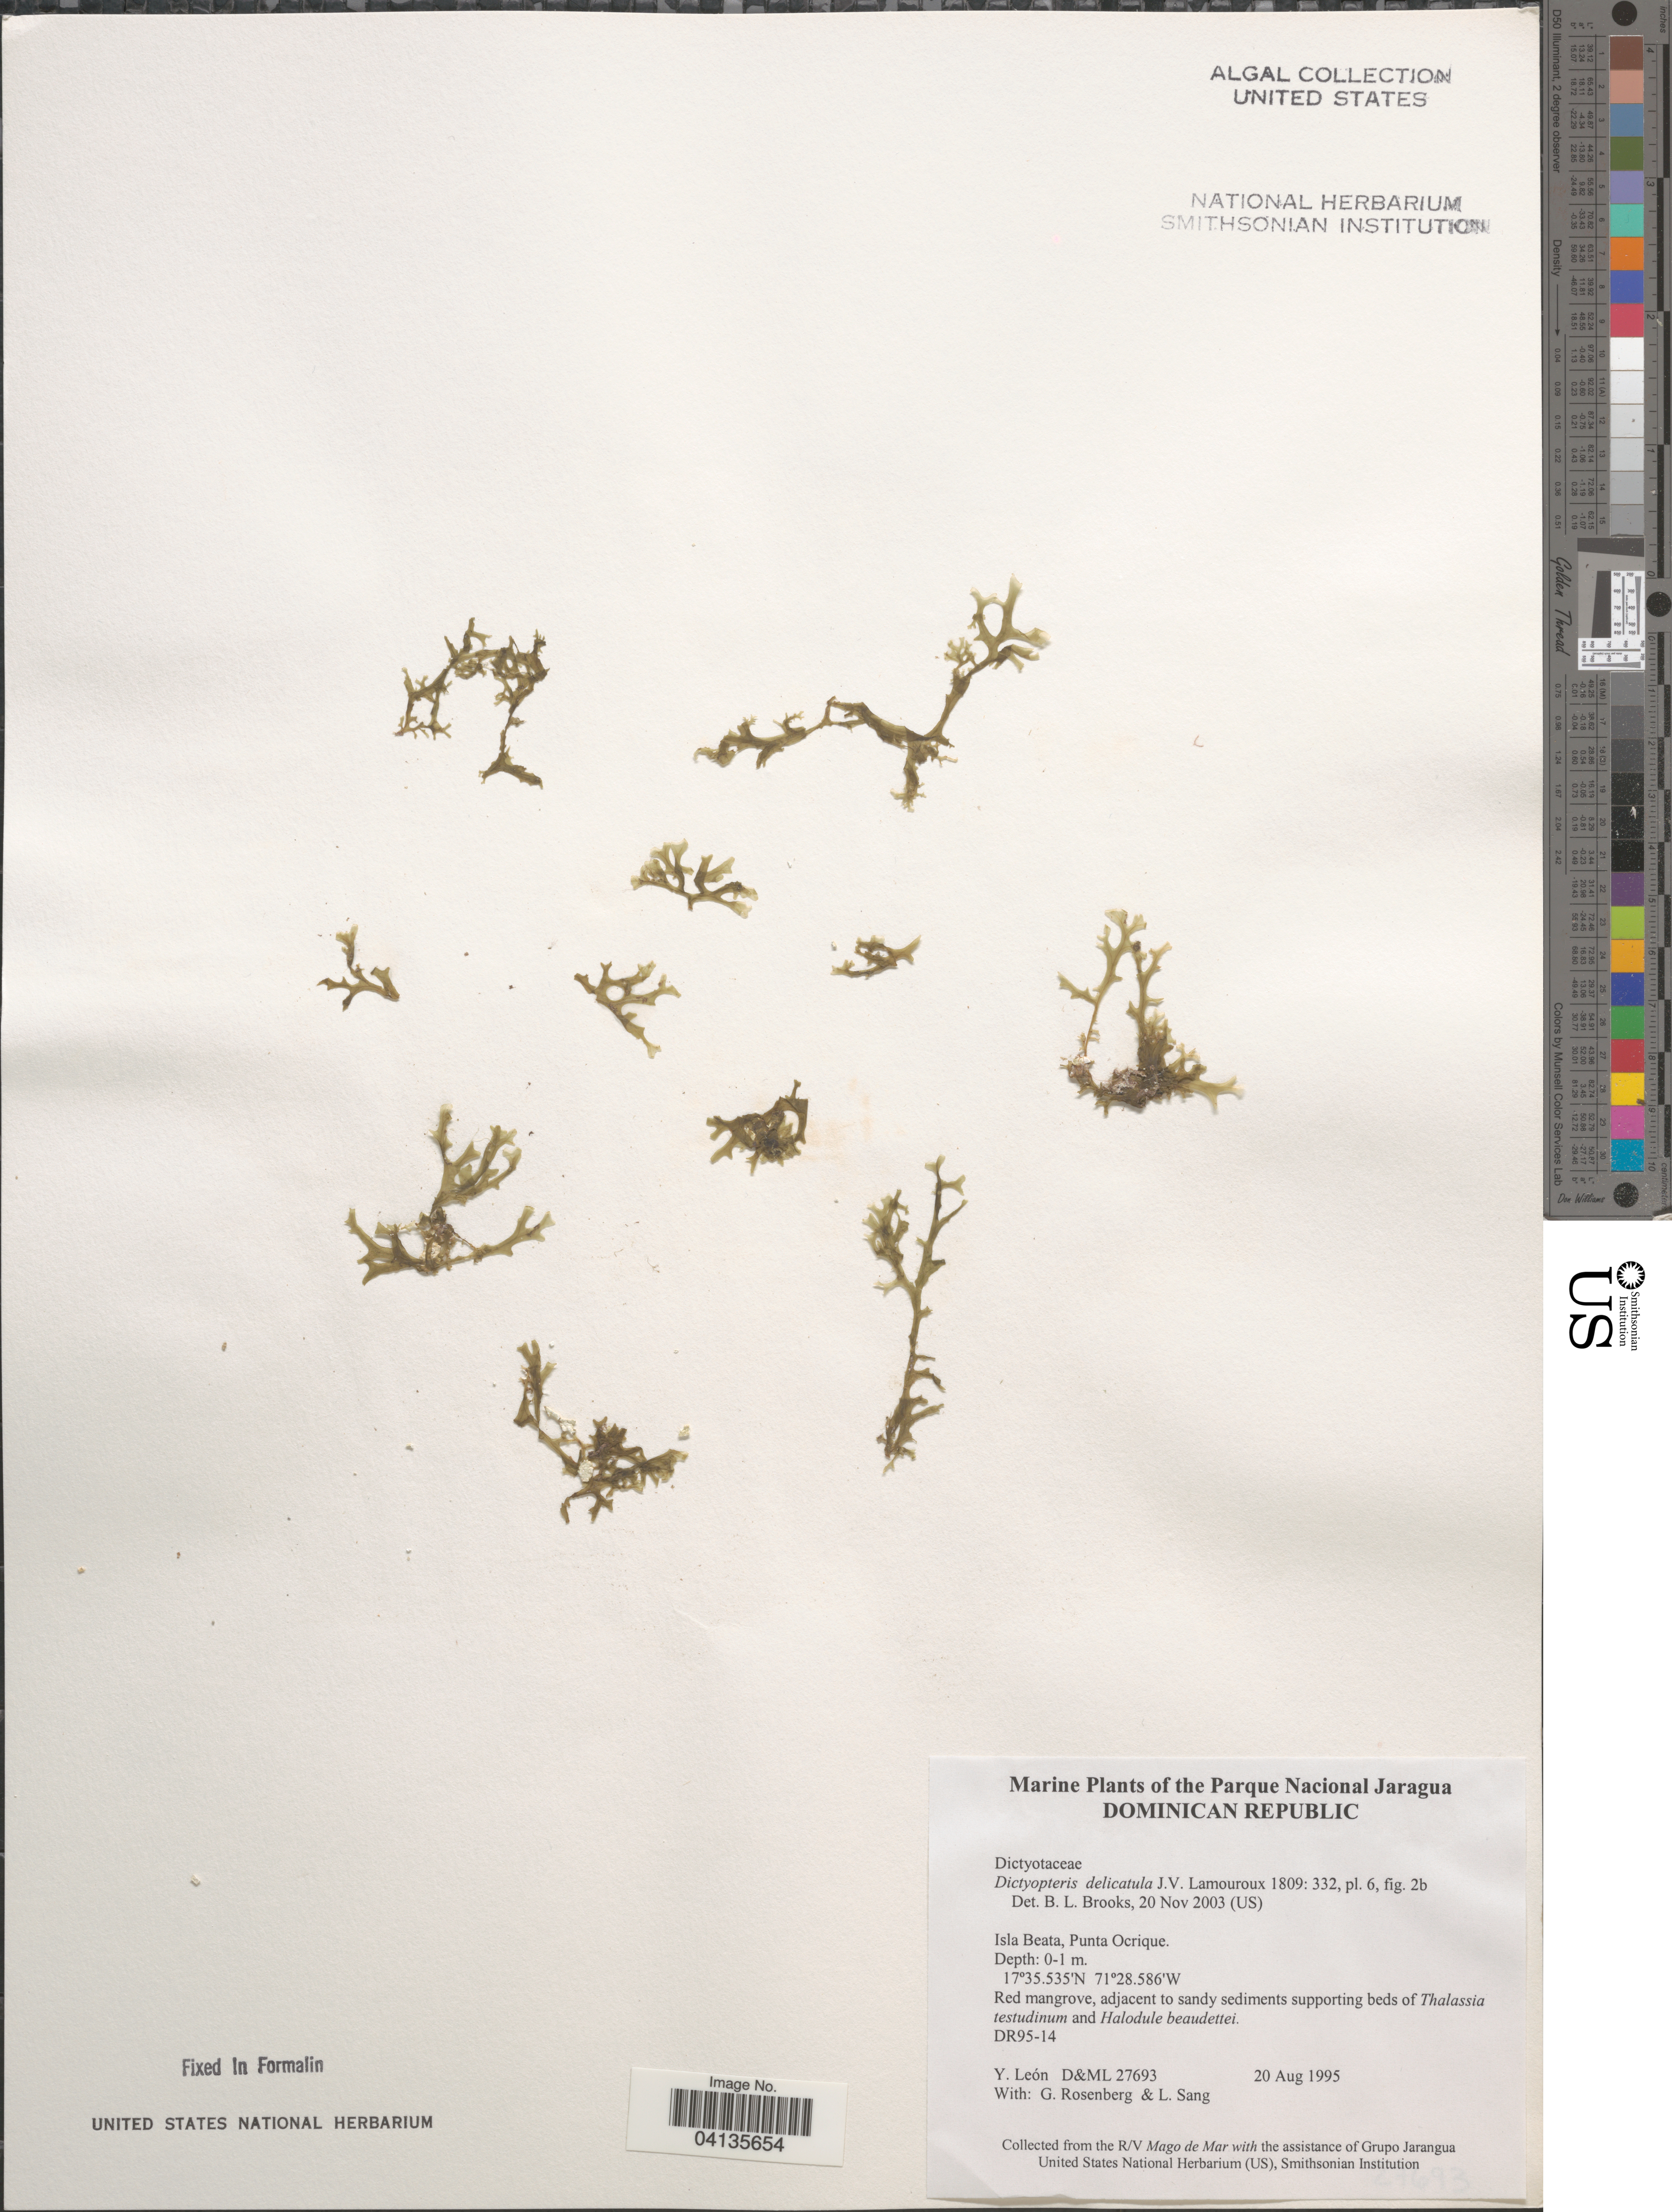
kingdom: Chromista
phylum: Ochrophyta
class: Phaeophyceae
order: Dictyotales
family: Dictyotaceae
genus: Dictyopteris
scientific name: Dictyopteris delicatula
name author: J.V.Lamouroux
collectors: Y. León, G. Rosenberg & L. Sang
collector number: D&ML27693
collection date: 1995-08-20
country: Dominican Republic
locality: Parque Nacional Jaragua. Isla Beata, Punta Ocrique.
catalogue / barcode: US 238487